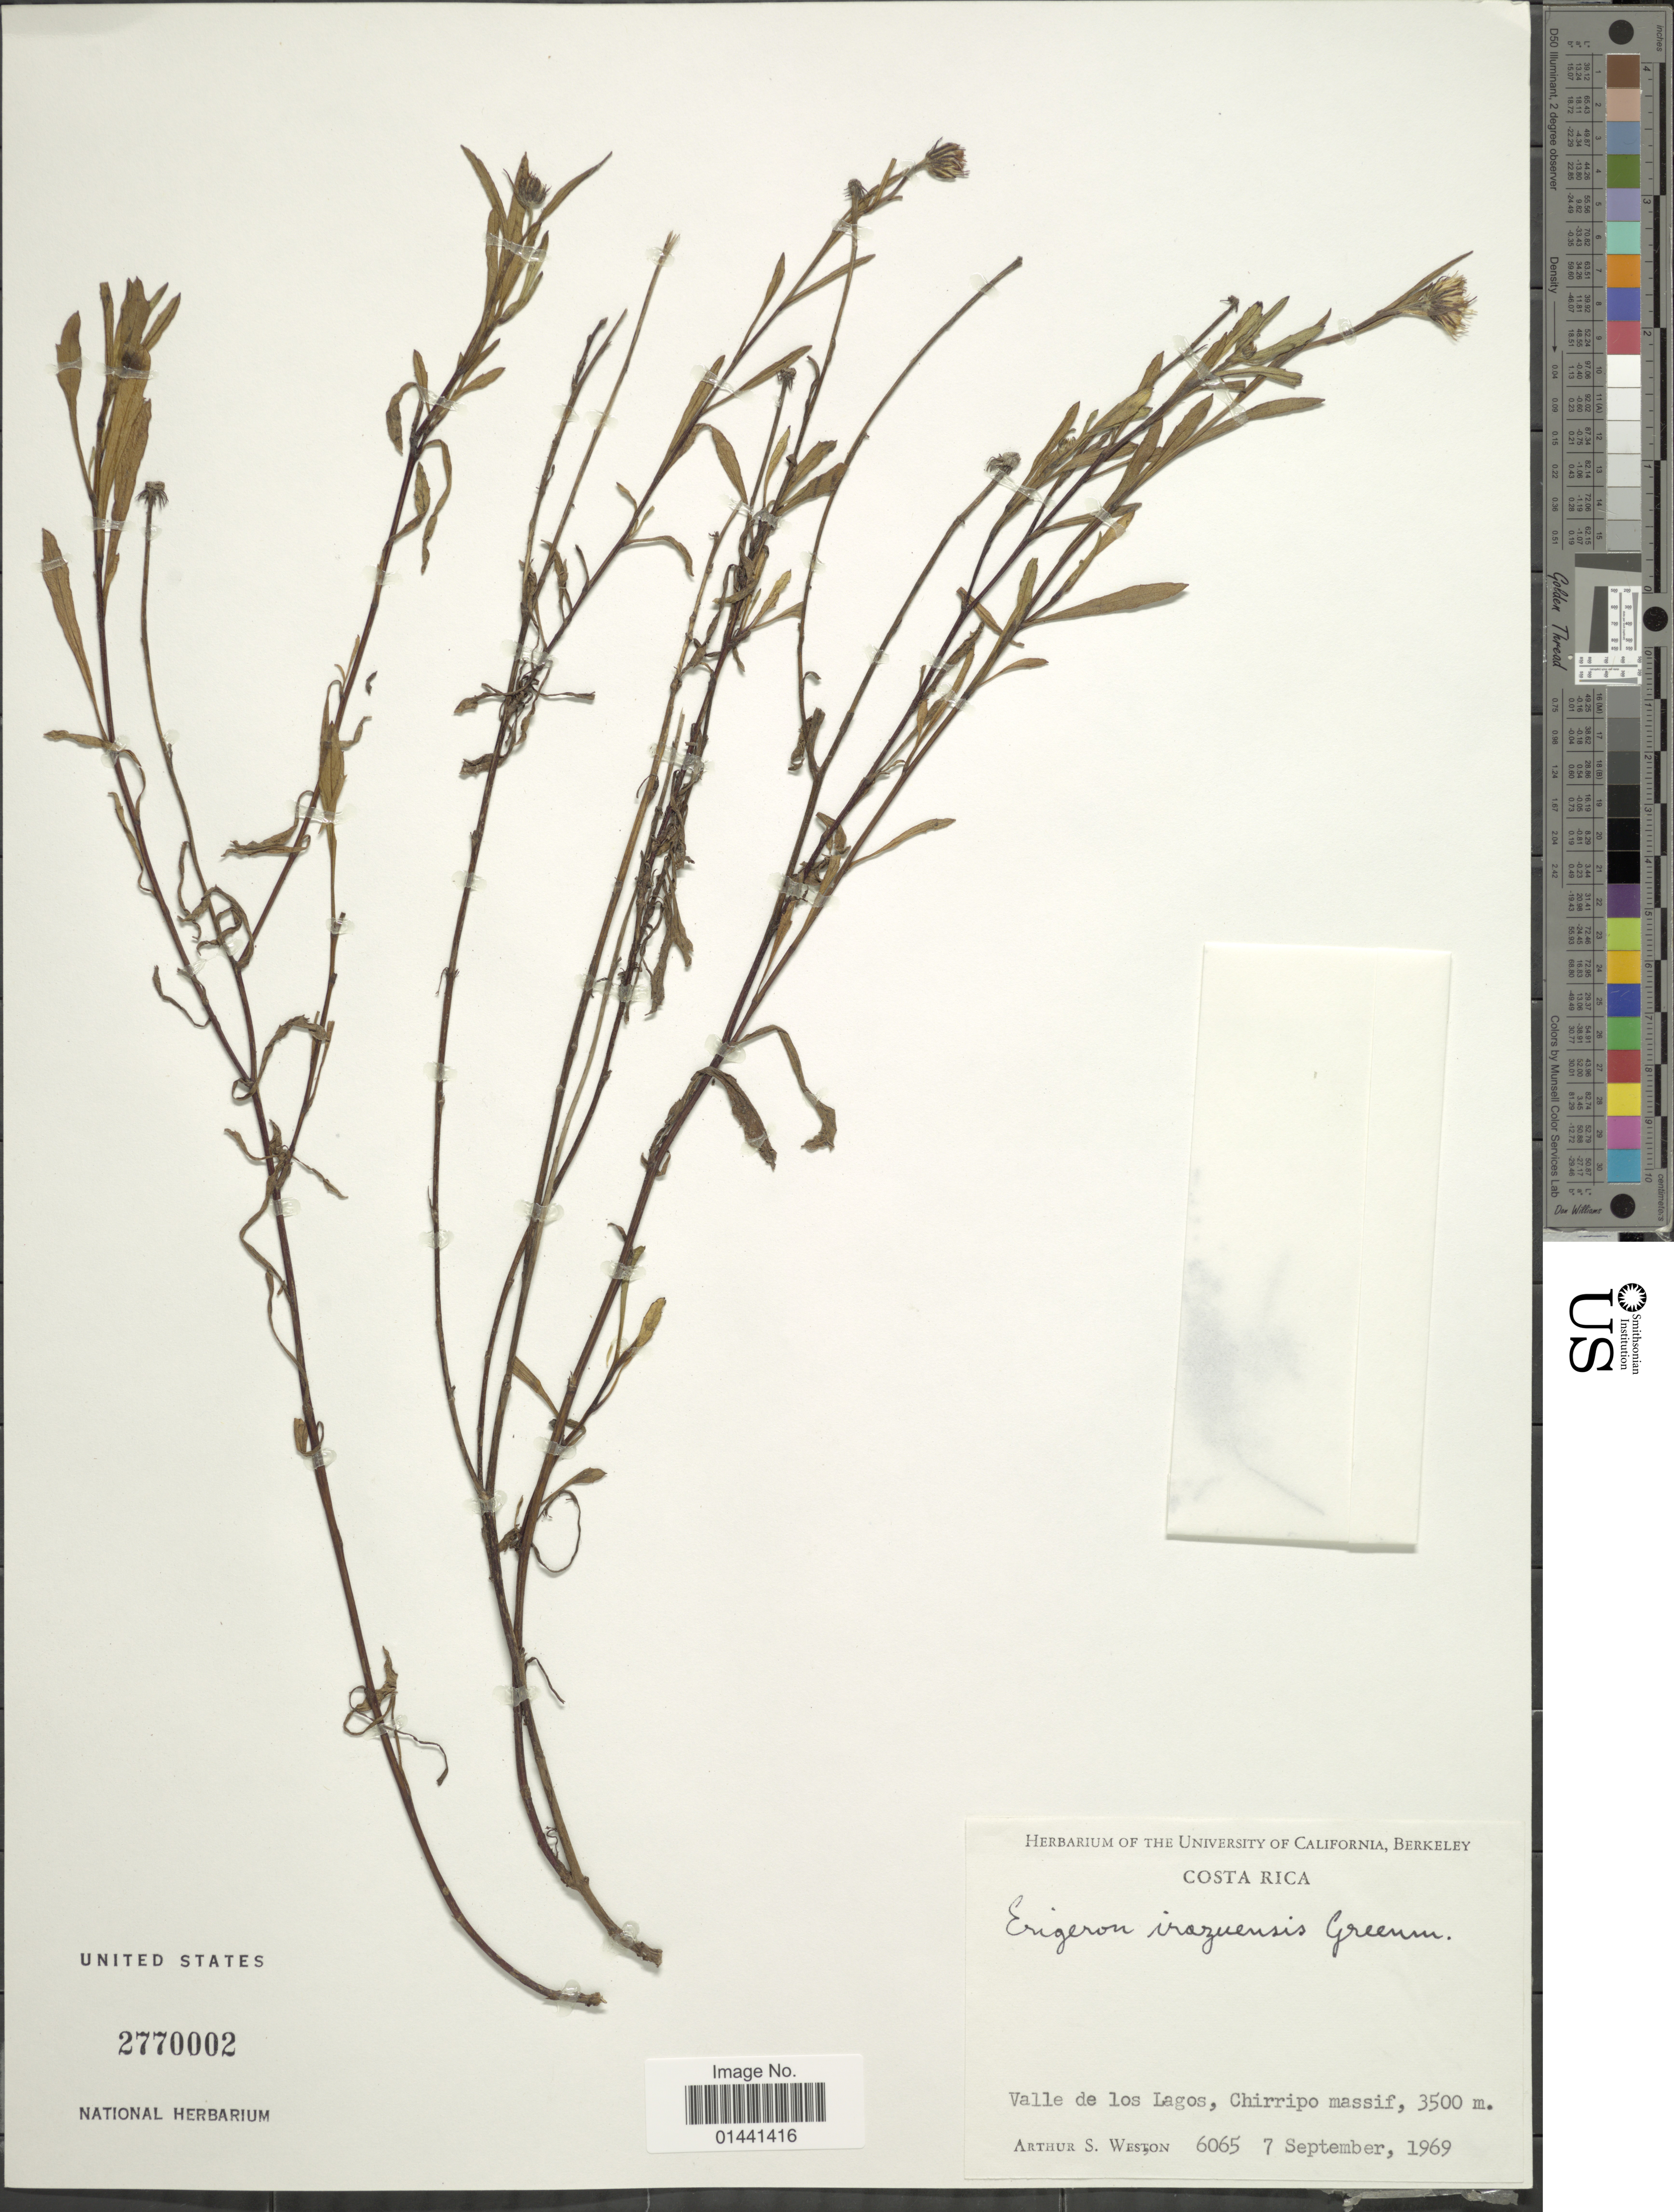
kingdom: Plantae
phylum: Tracheophyta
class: Magnoliopsida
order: Asterales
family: Asteraceae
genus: Erigeron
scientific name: Erigeron irazuense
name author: Greenm.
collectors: A. Weston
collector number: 6065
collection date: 1969-09-07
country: Costa Rica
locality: Valle de los Lagos, Chirripo massif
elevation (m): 3500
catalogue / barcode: US 2770002